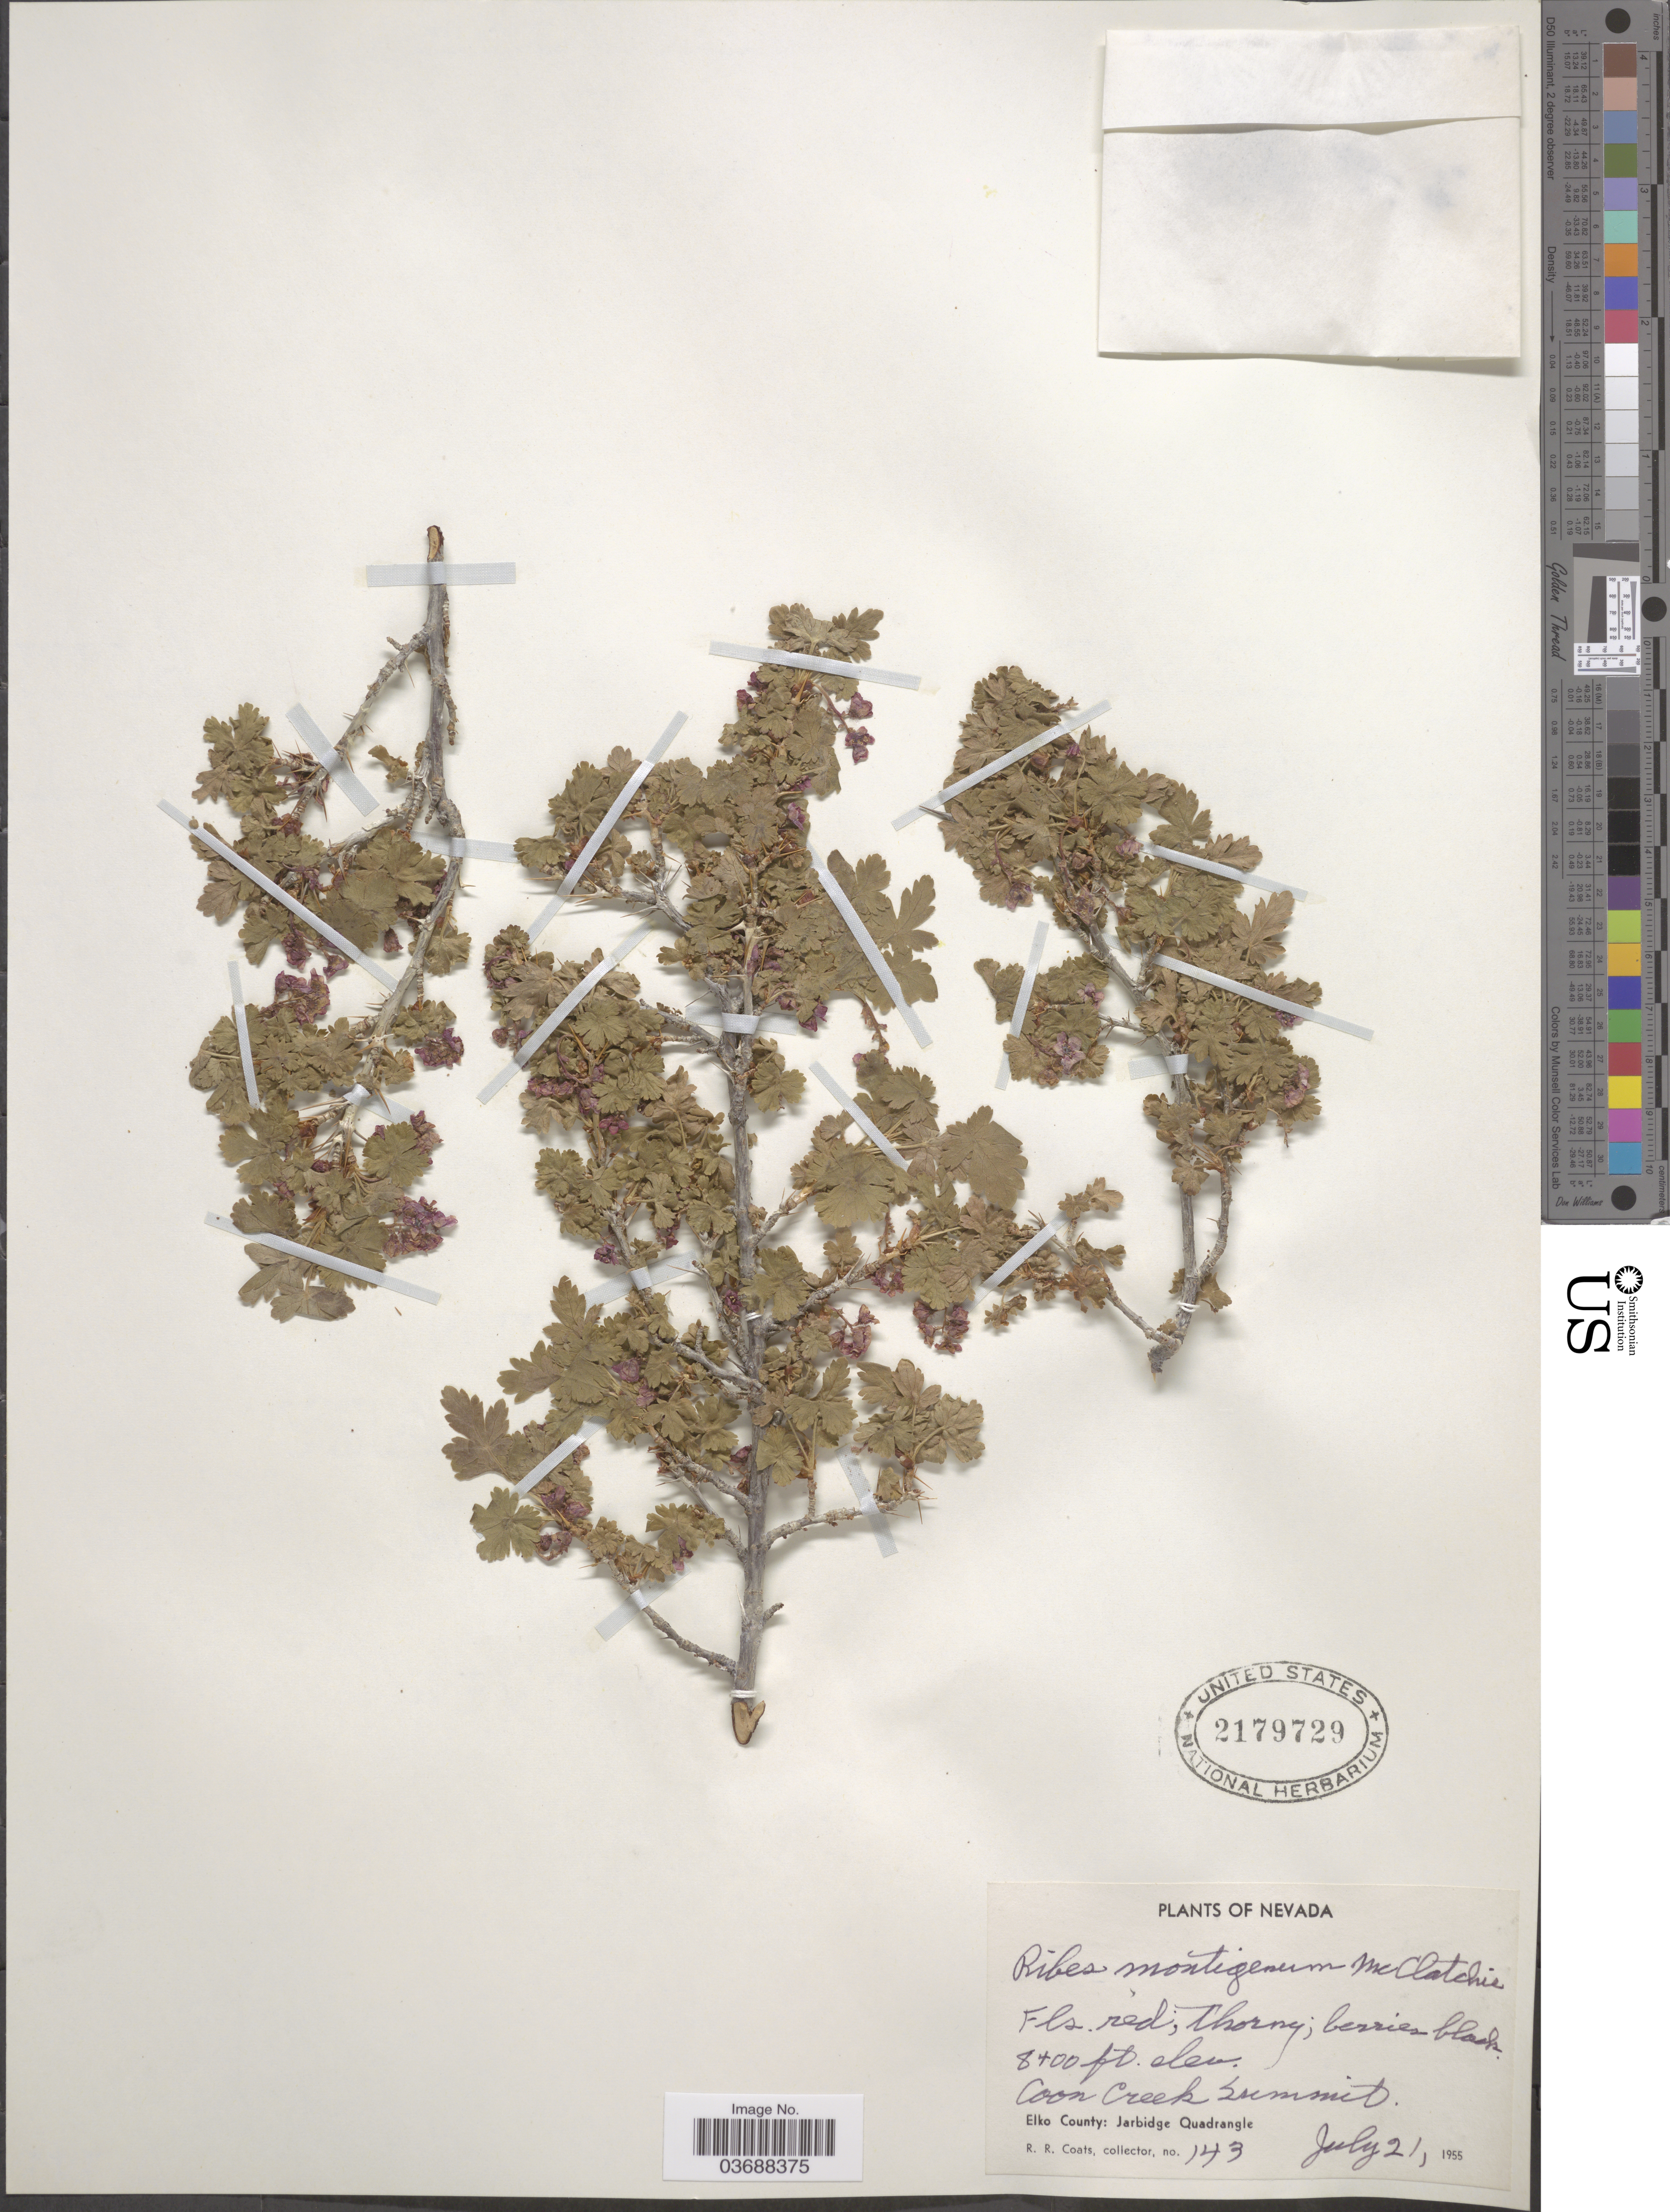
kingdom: Plantae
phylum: Tracheophyta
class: Magnoliopsida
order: Saxifragales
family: Grossulariaceae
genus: Ribes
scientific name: Ribes montigenum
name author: McClatchie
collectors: R. Coats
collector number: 143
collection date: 1955-07-21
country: United States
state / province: Nevada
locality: Coon Creek Summit. Elko County: Jarbidge Quadrangle.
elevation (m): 2560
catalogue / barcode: US 2179729